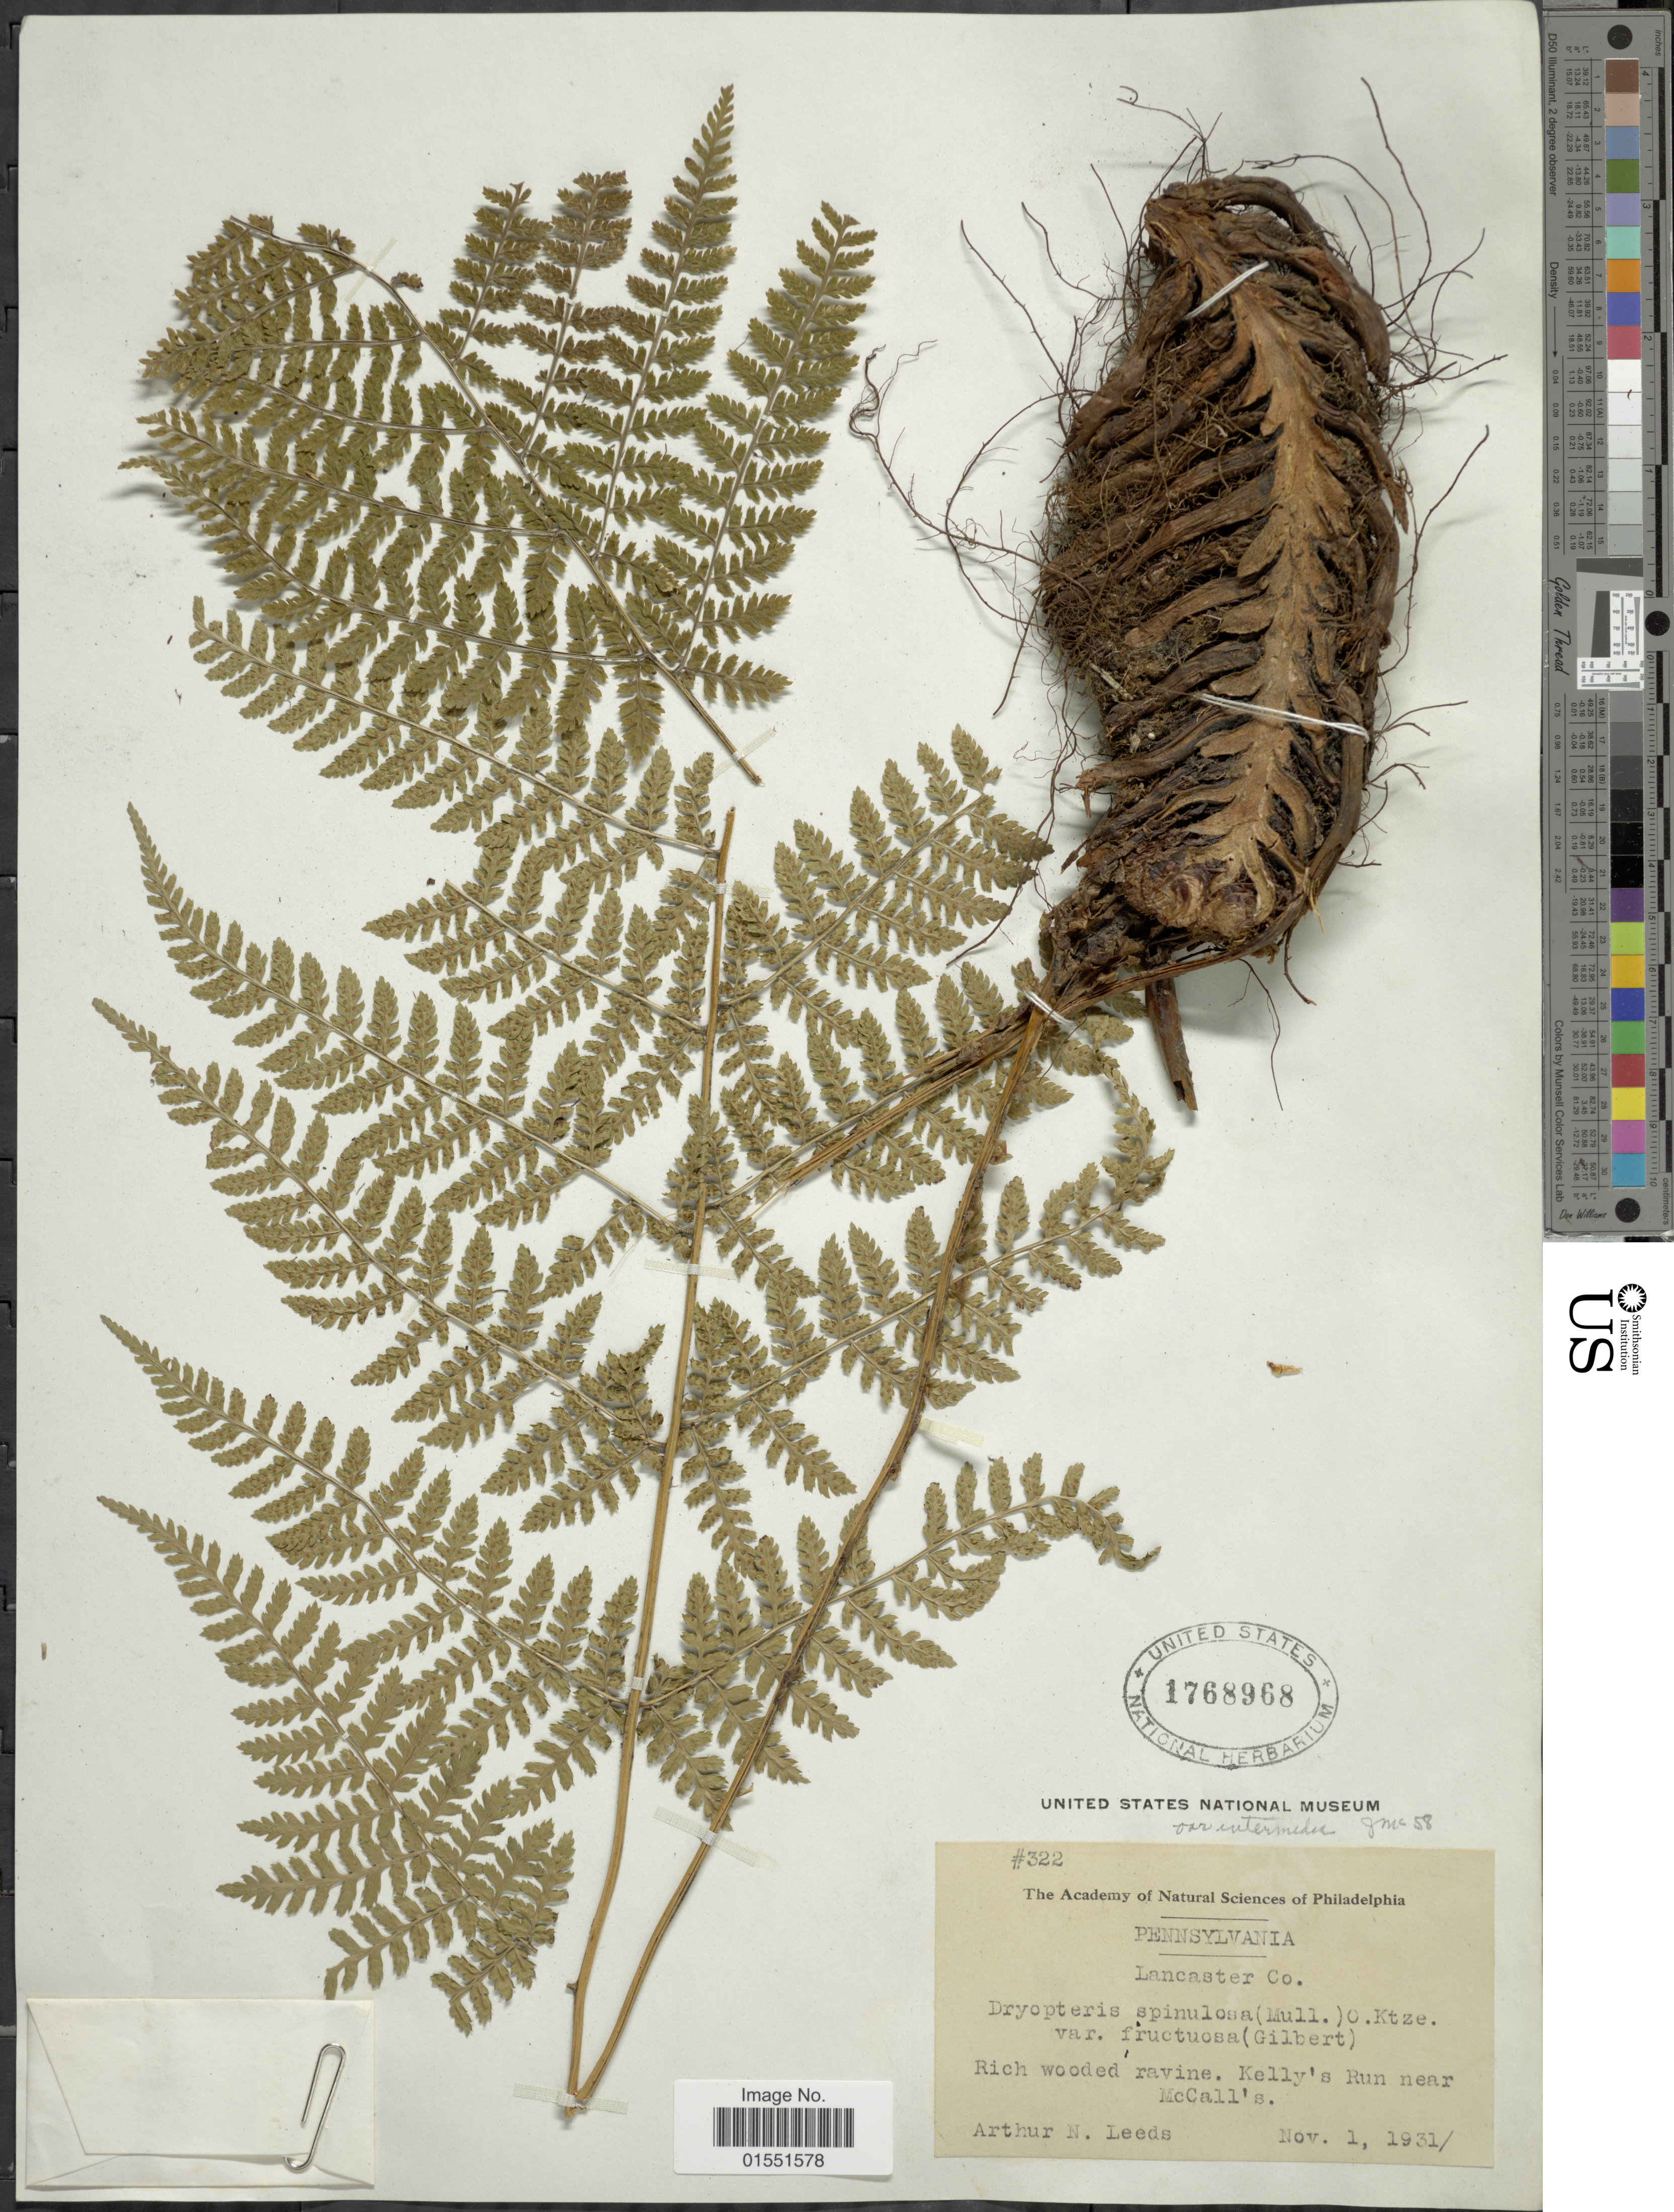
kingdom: Plantae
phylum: Tracheophyta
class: Polypodiopsida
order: Polypodiales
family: Dryopteridaceae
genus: Dryopteris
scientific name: Dryopteris intermedia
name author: (Muhl.) A. Gray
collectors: A. N. Leeds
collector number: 322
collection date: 1931-11-01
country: United States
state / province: Pennsylvania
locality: Lancaster Co. Kelly's Run near McCall's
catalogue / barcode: US 1768968